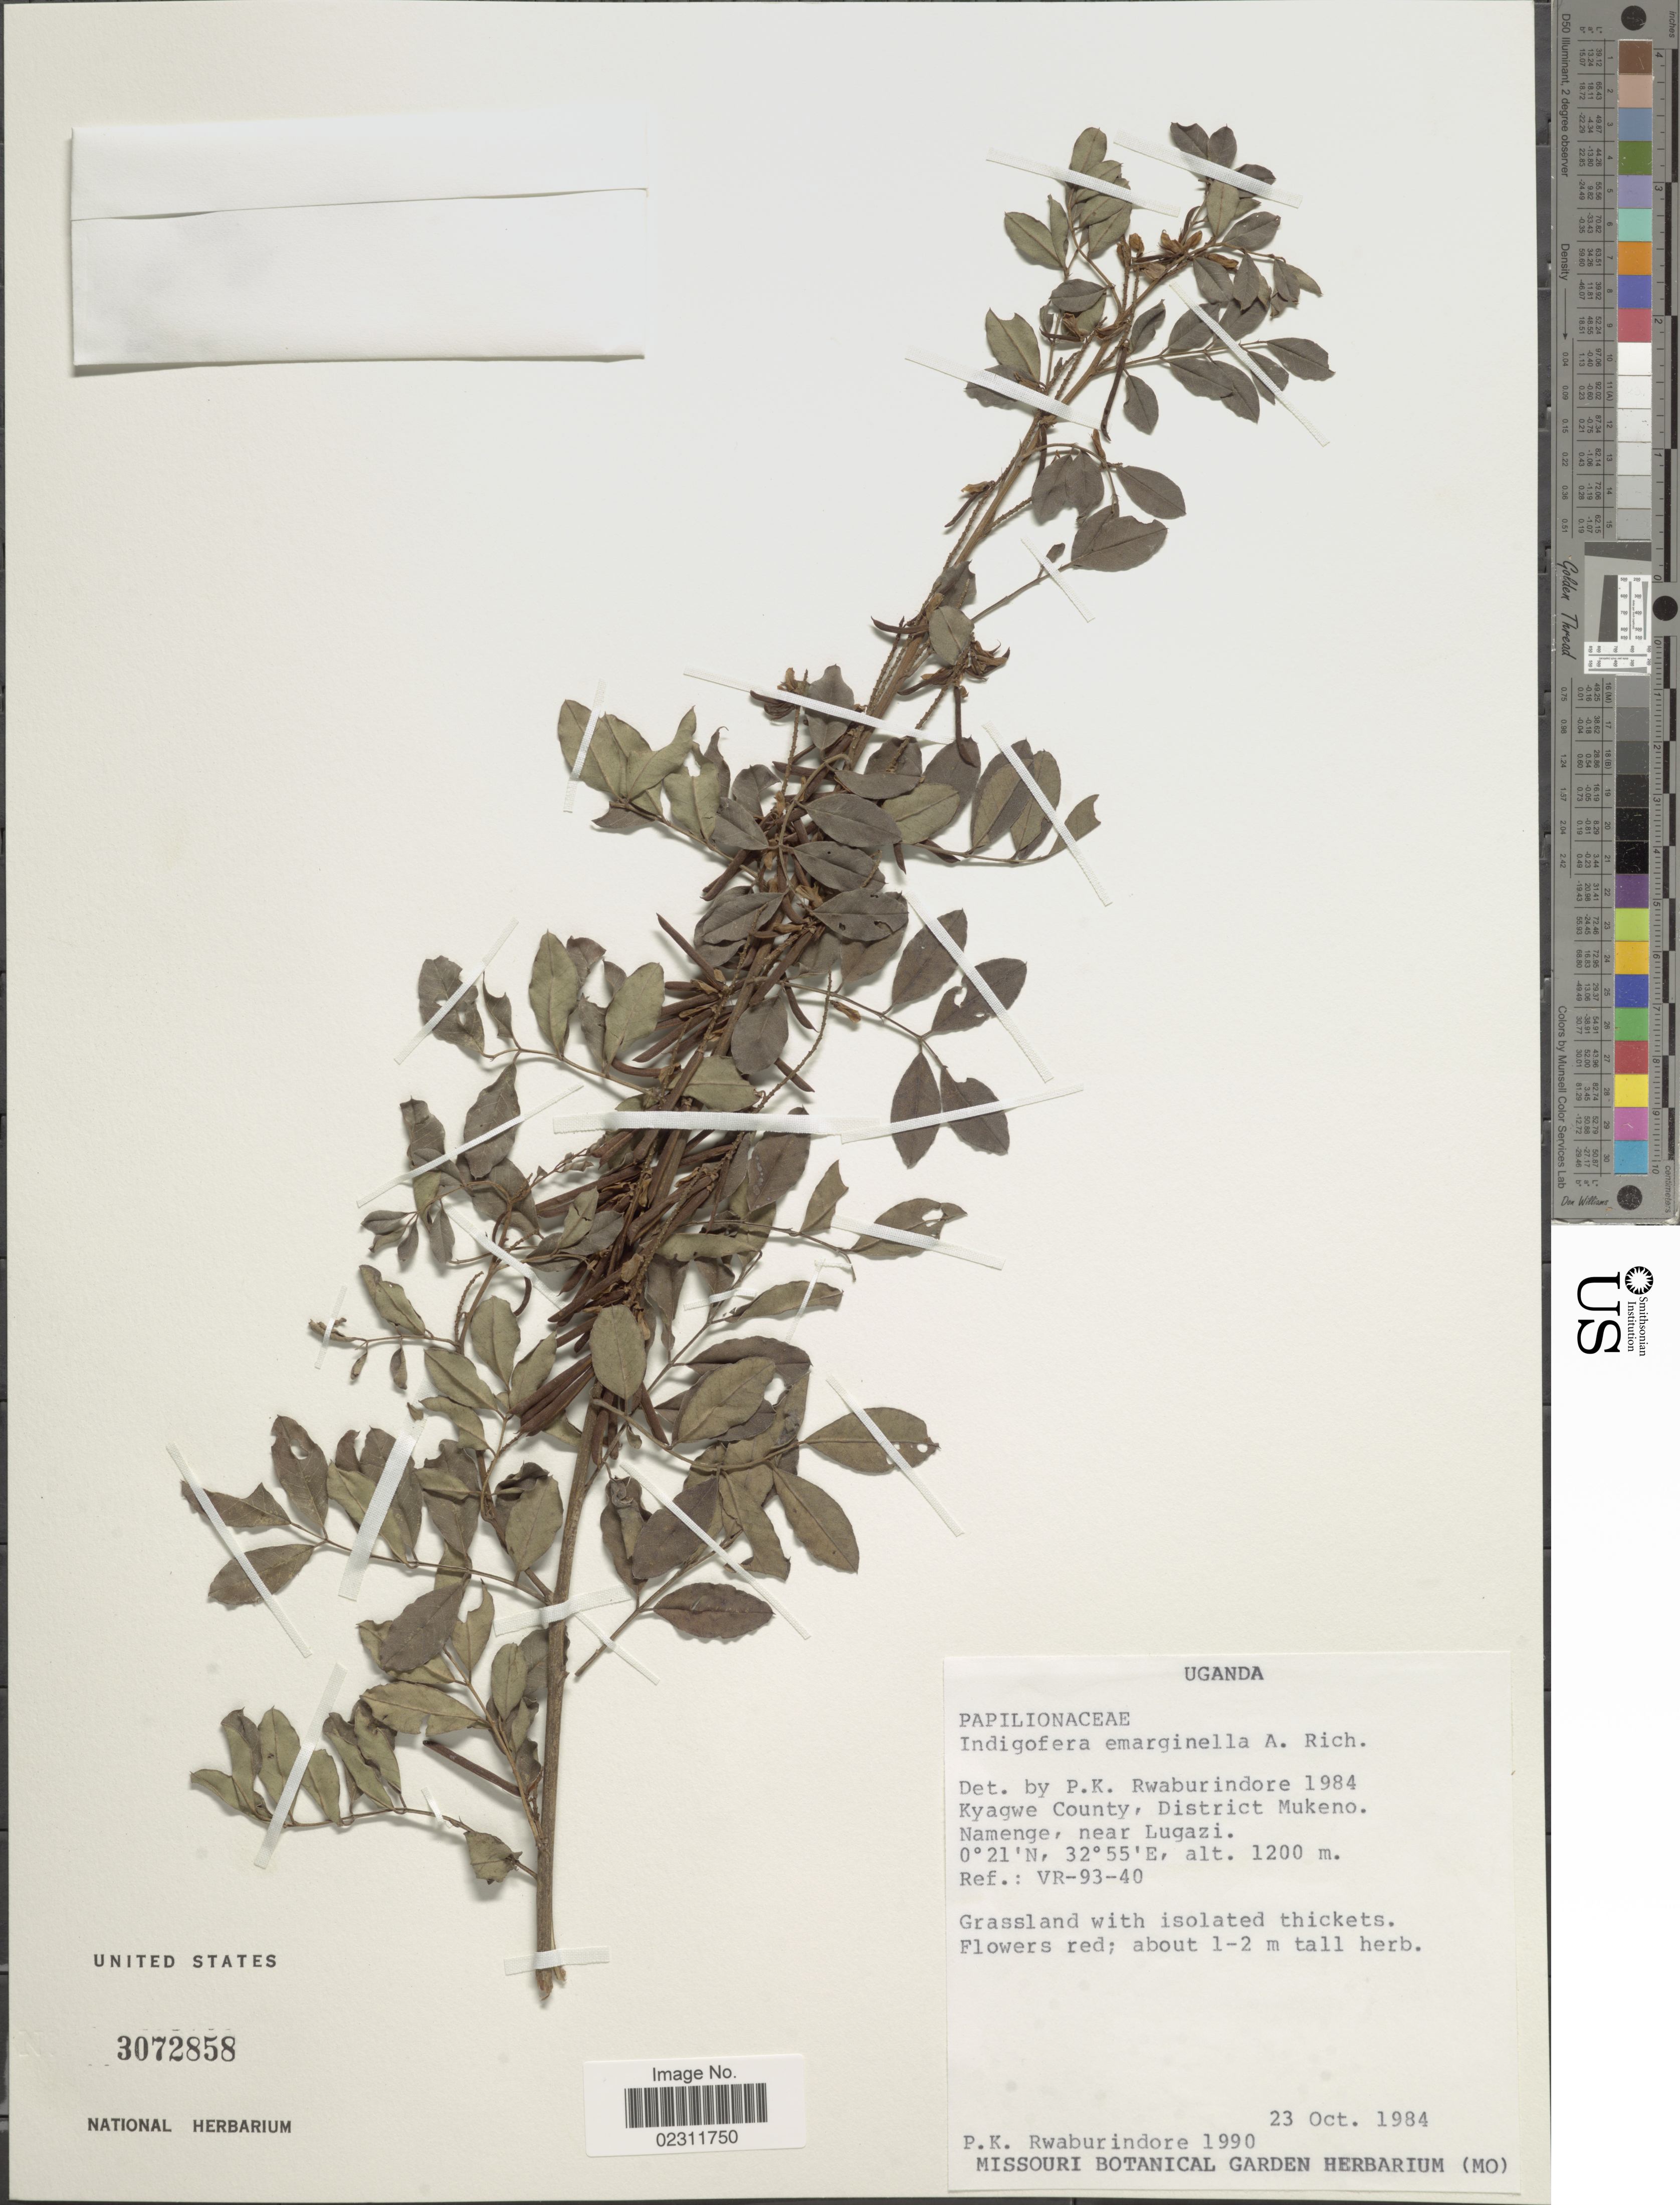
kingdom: Plantae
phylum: Tracheophyta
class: Magnoliopsida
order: Fabales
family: Fabaceae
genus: Indigofera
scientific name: Indigofera emarginella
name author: Steud. ex A. Rich.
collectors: P. Rwaburindore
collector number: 1990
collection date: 1984-10-23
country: Uganda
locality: Kyagwe County, District Mukeno, Namenge, near Lugazi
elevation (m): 1200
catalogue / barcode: US 3072858